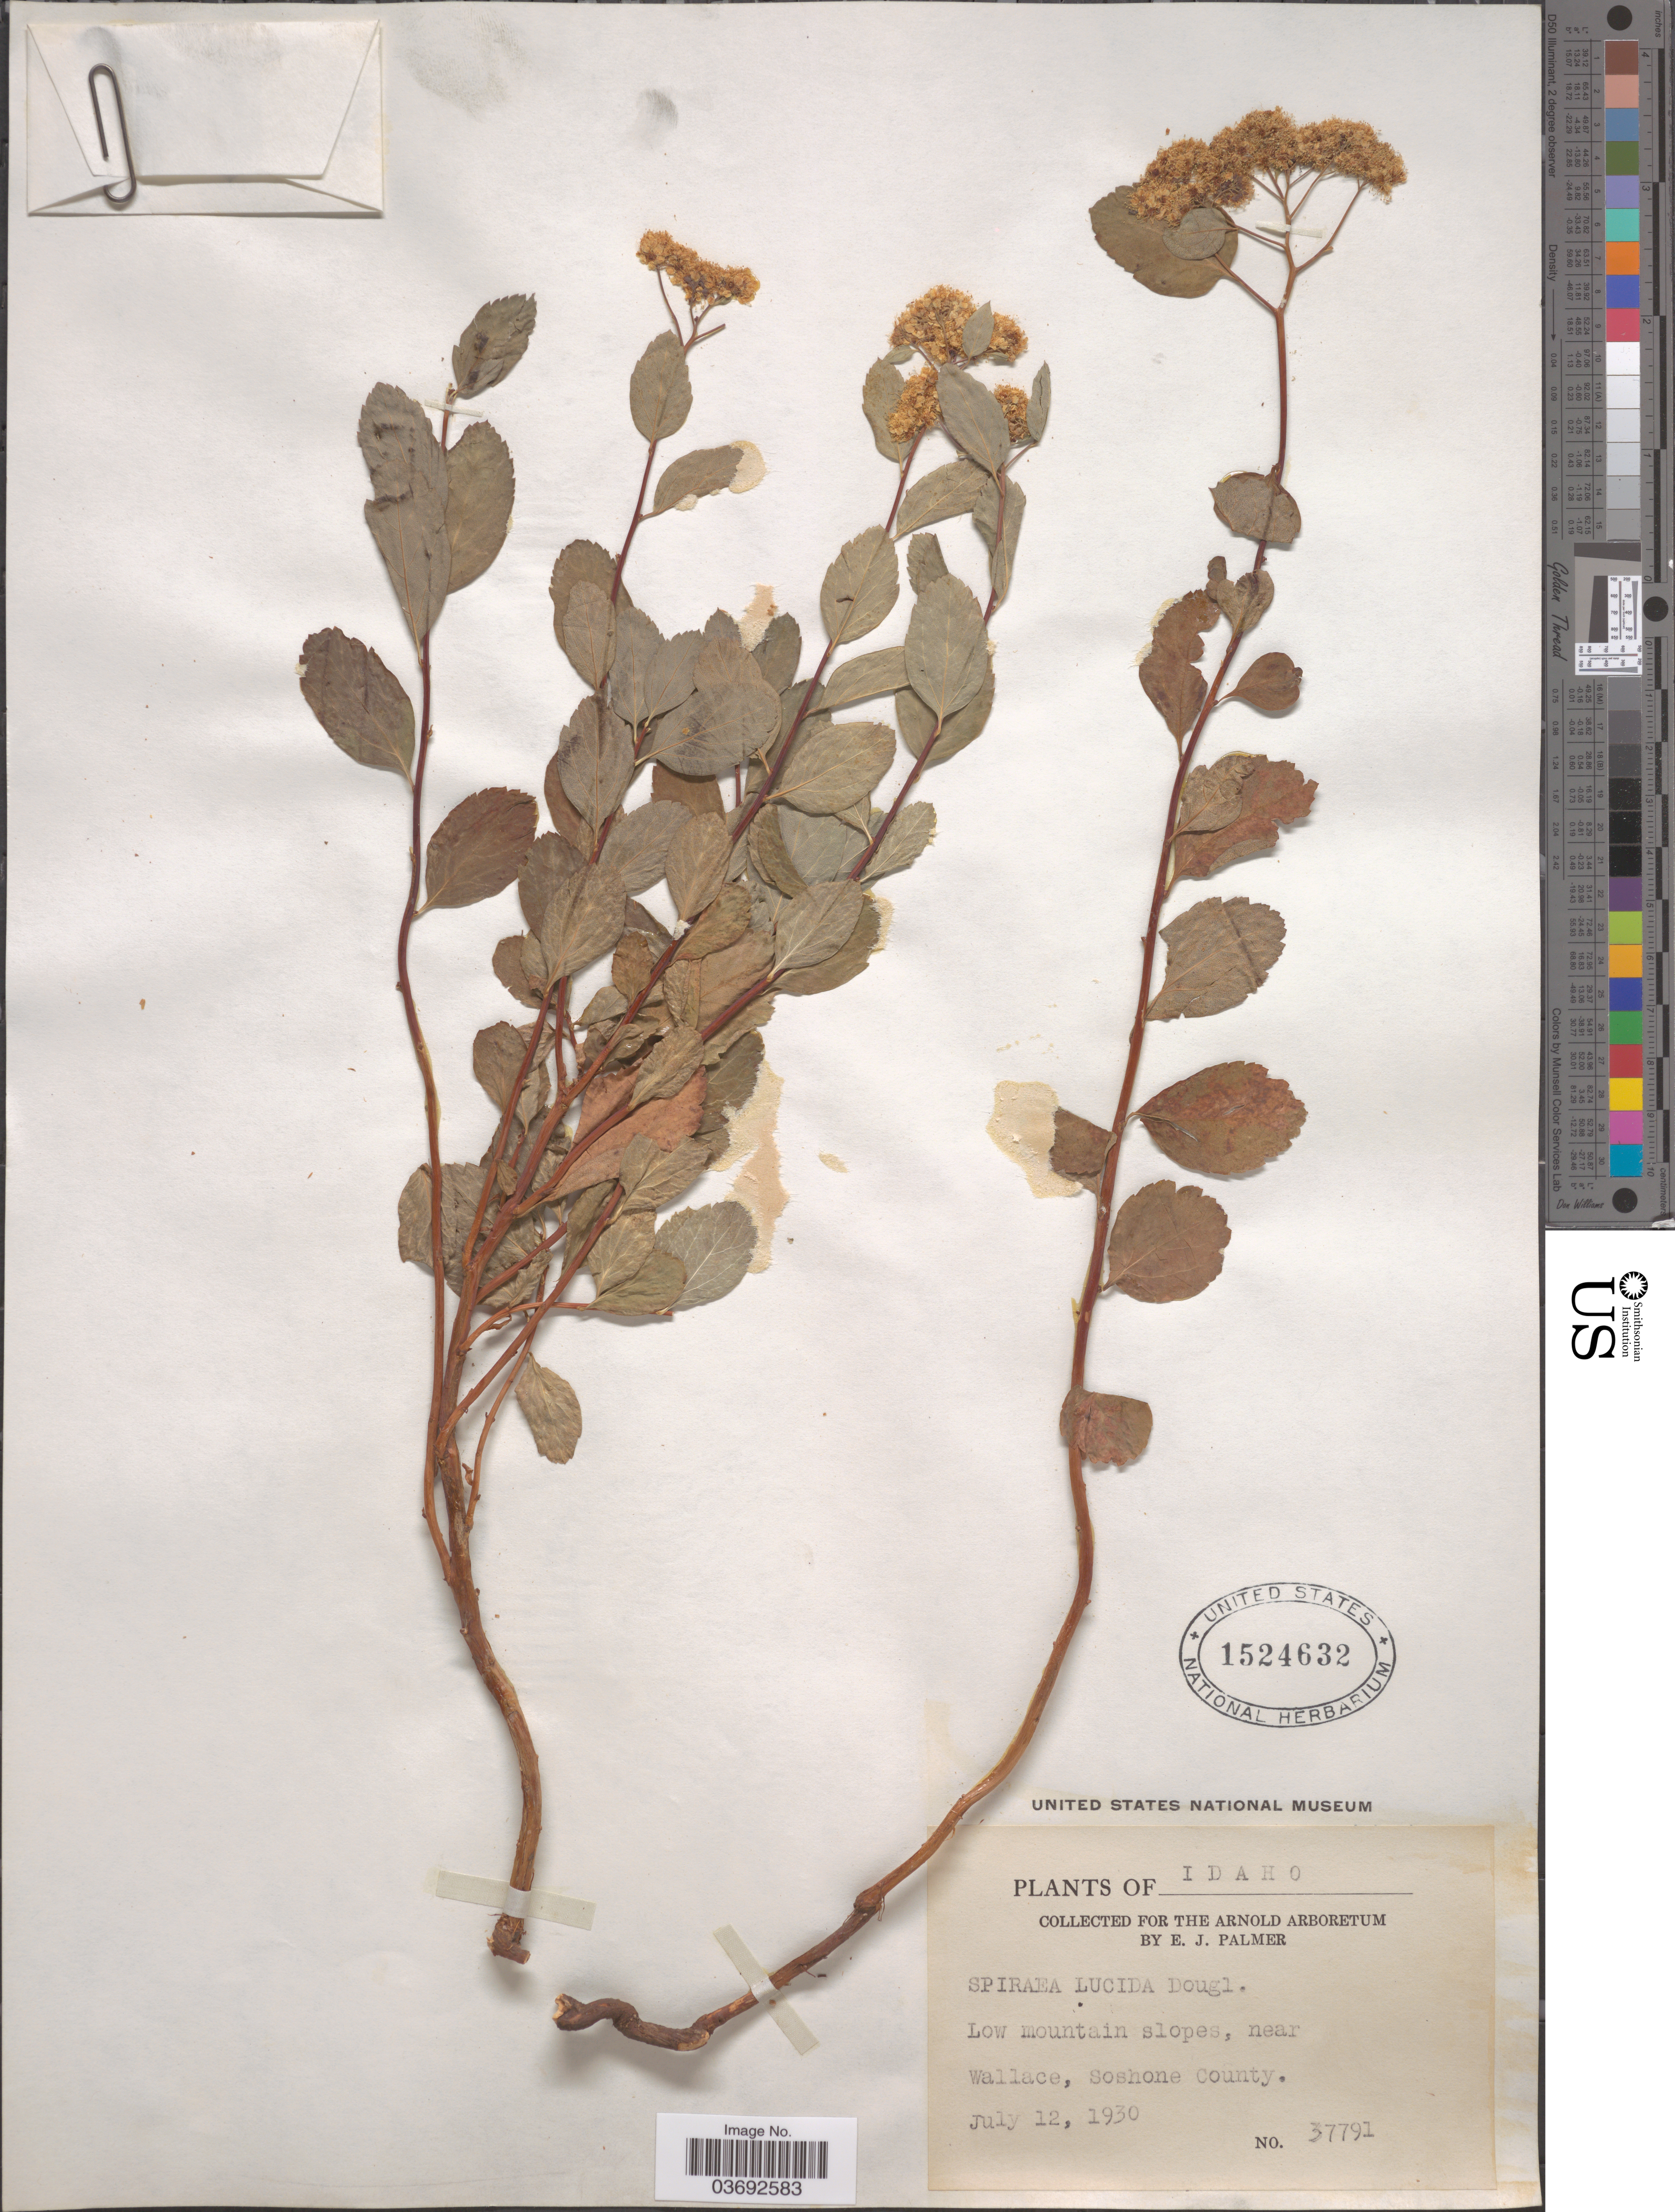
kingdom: Plantae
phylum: Tracheophyta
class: Magnoliopsida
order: Rosales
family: Rosaceae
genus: Spiraea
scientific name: Spiraea lucida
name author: Douglas ex Greene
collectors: E. J. Palmer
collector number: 37791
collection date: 1930-07-12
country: United States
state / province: Idaho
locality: Low mountain slopes, near Wallace, Soshone County.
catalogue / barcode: US 1524632